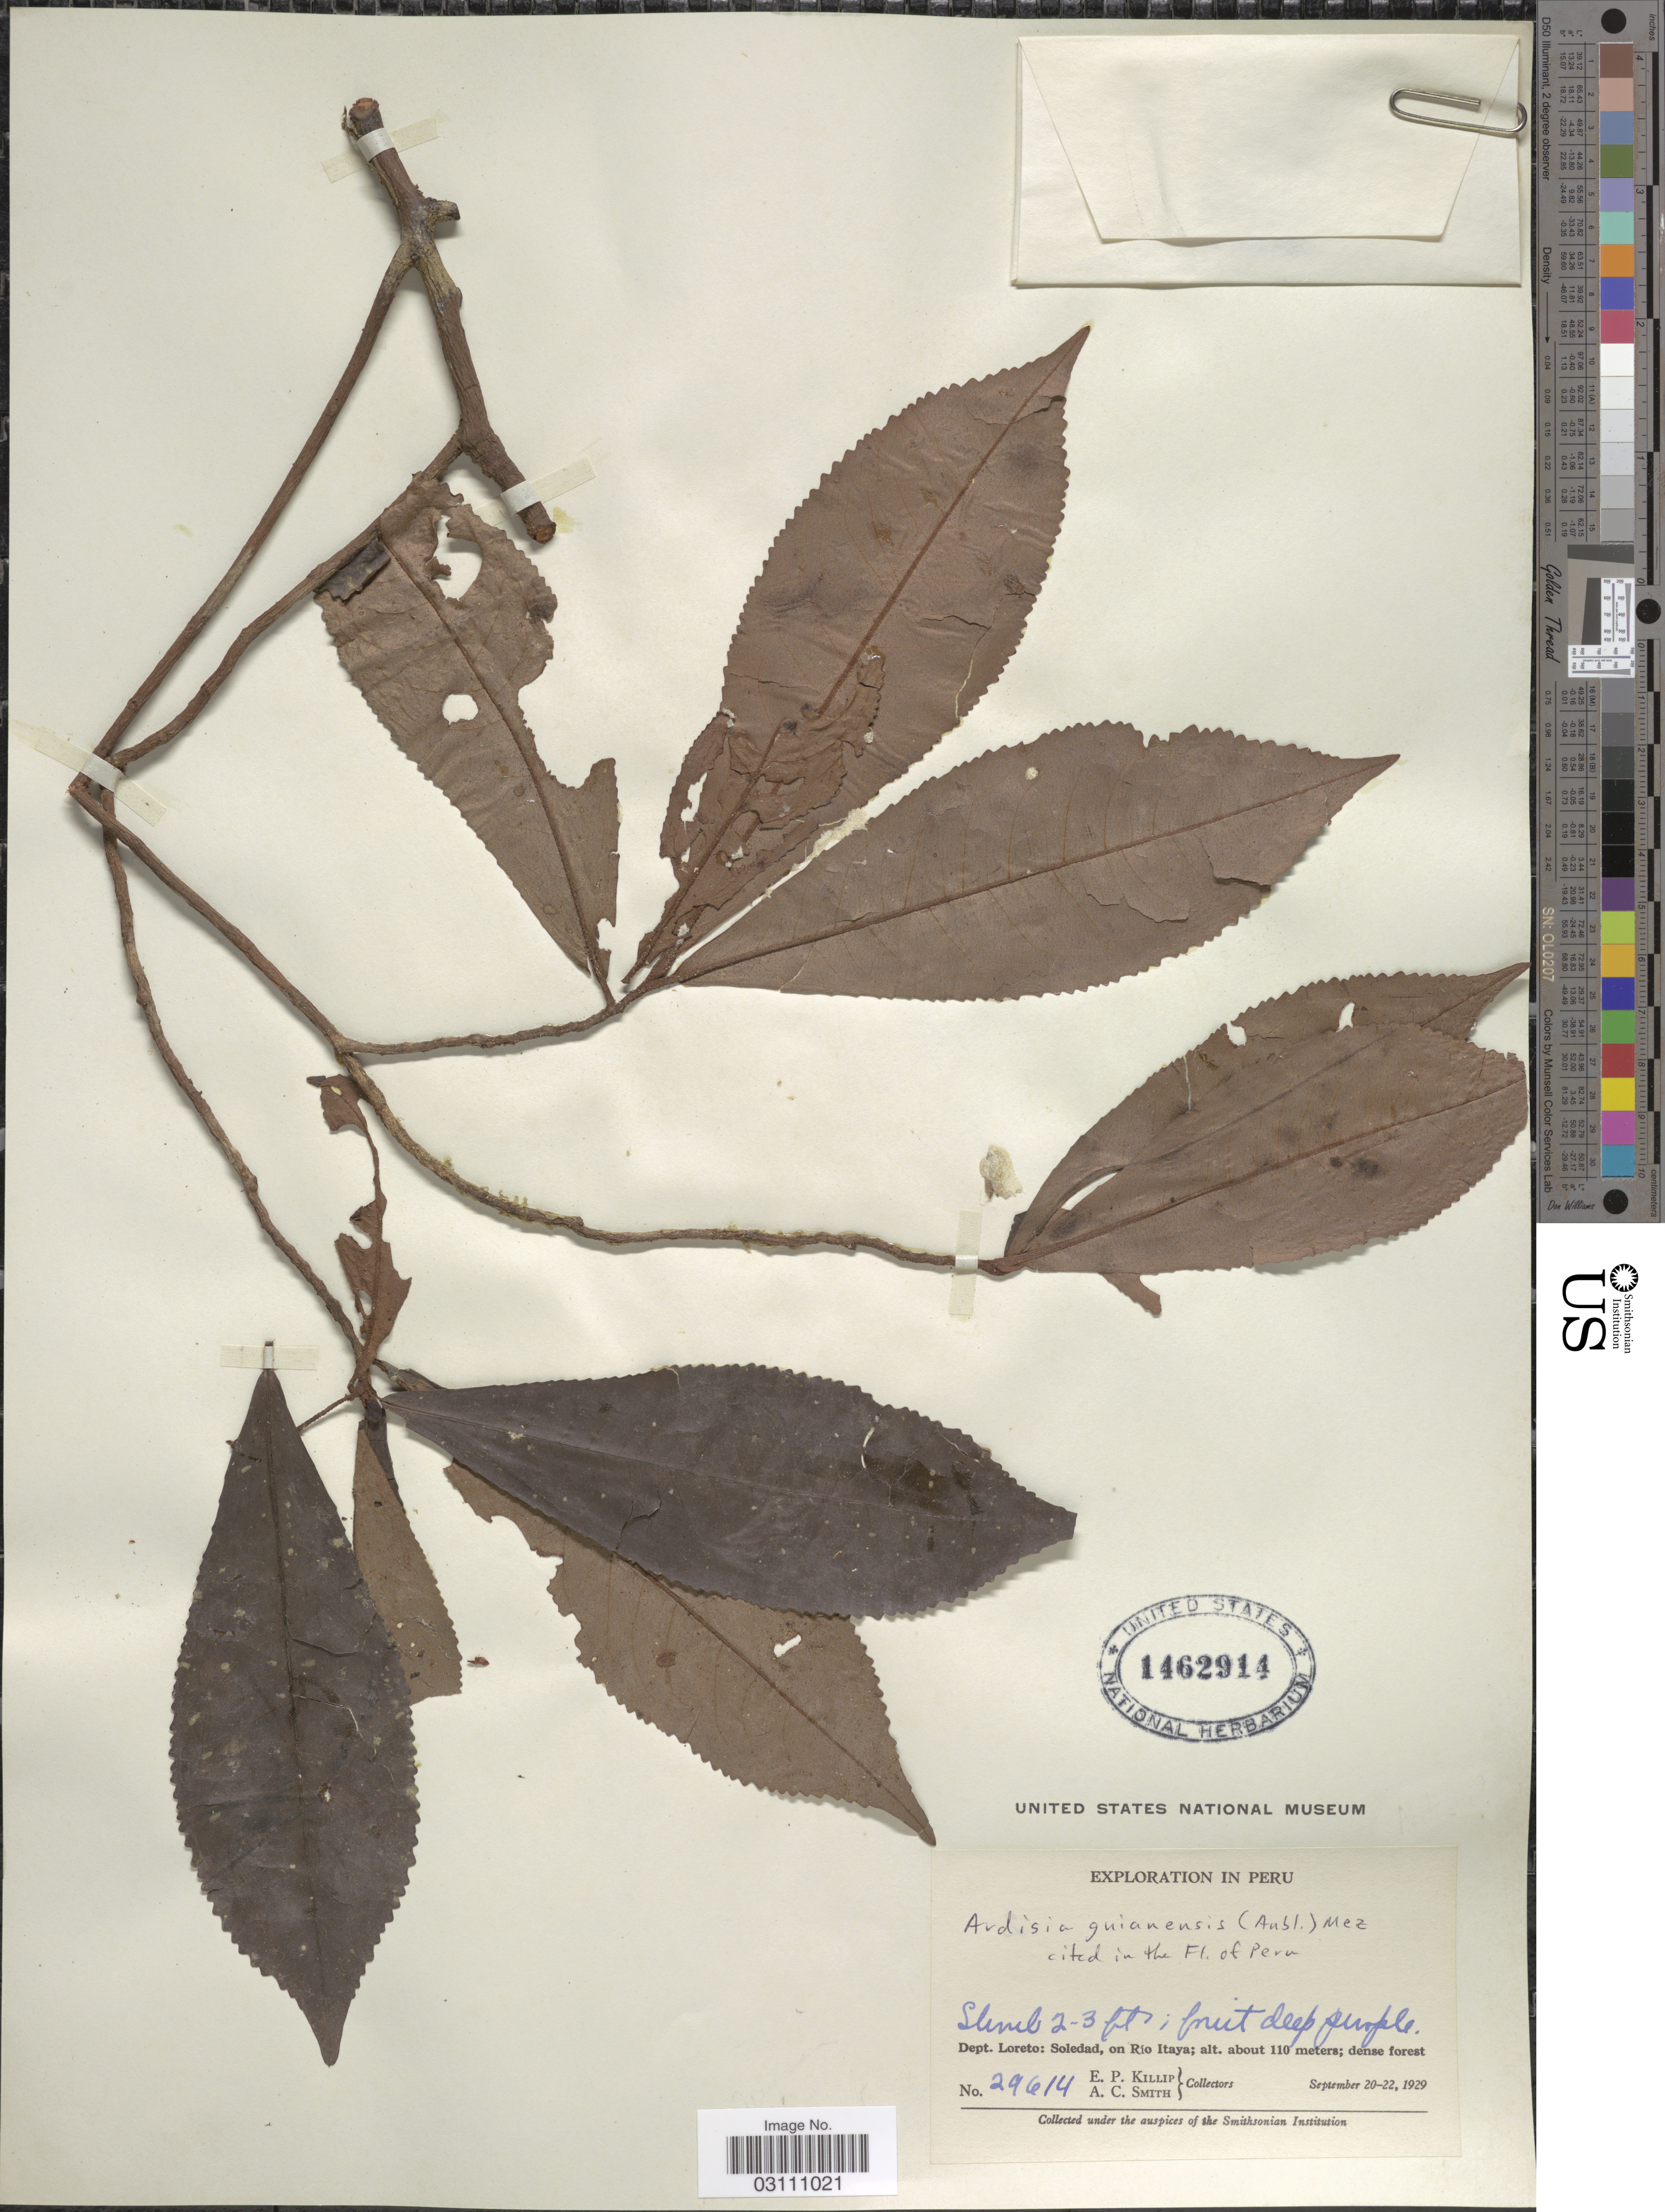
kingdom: Plantae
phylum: Tracheophyta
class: Magnoliopsida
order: Ericales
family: Primulaceae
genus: Ardisia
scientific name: Ardisia guianensis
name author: (Aubl.) Mez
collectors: E. P. Killip & A. C. Smith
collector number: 29614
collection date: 1929-09-20/1929-09-22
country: Peru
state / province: Loreto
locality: Dept. Loreto: Soledad, on Río Itaya.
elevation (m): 110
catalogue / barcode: US 1462914